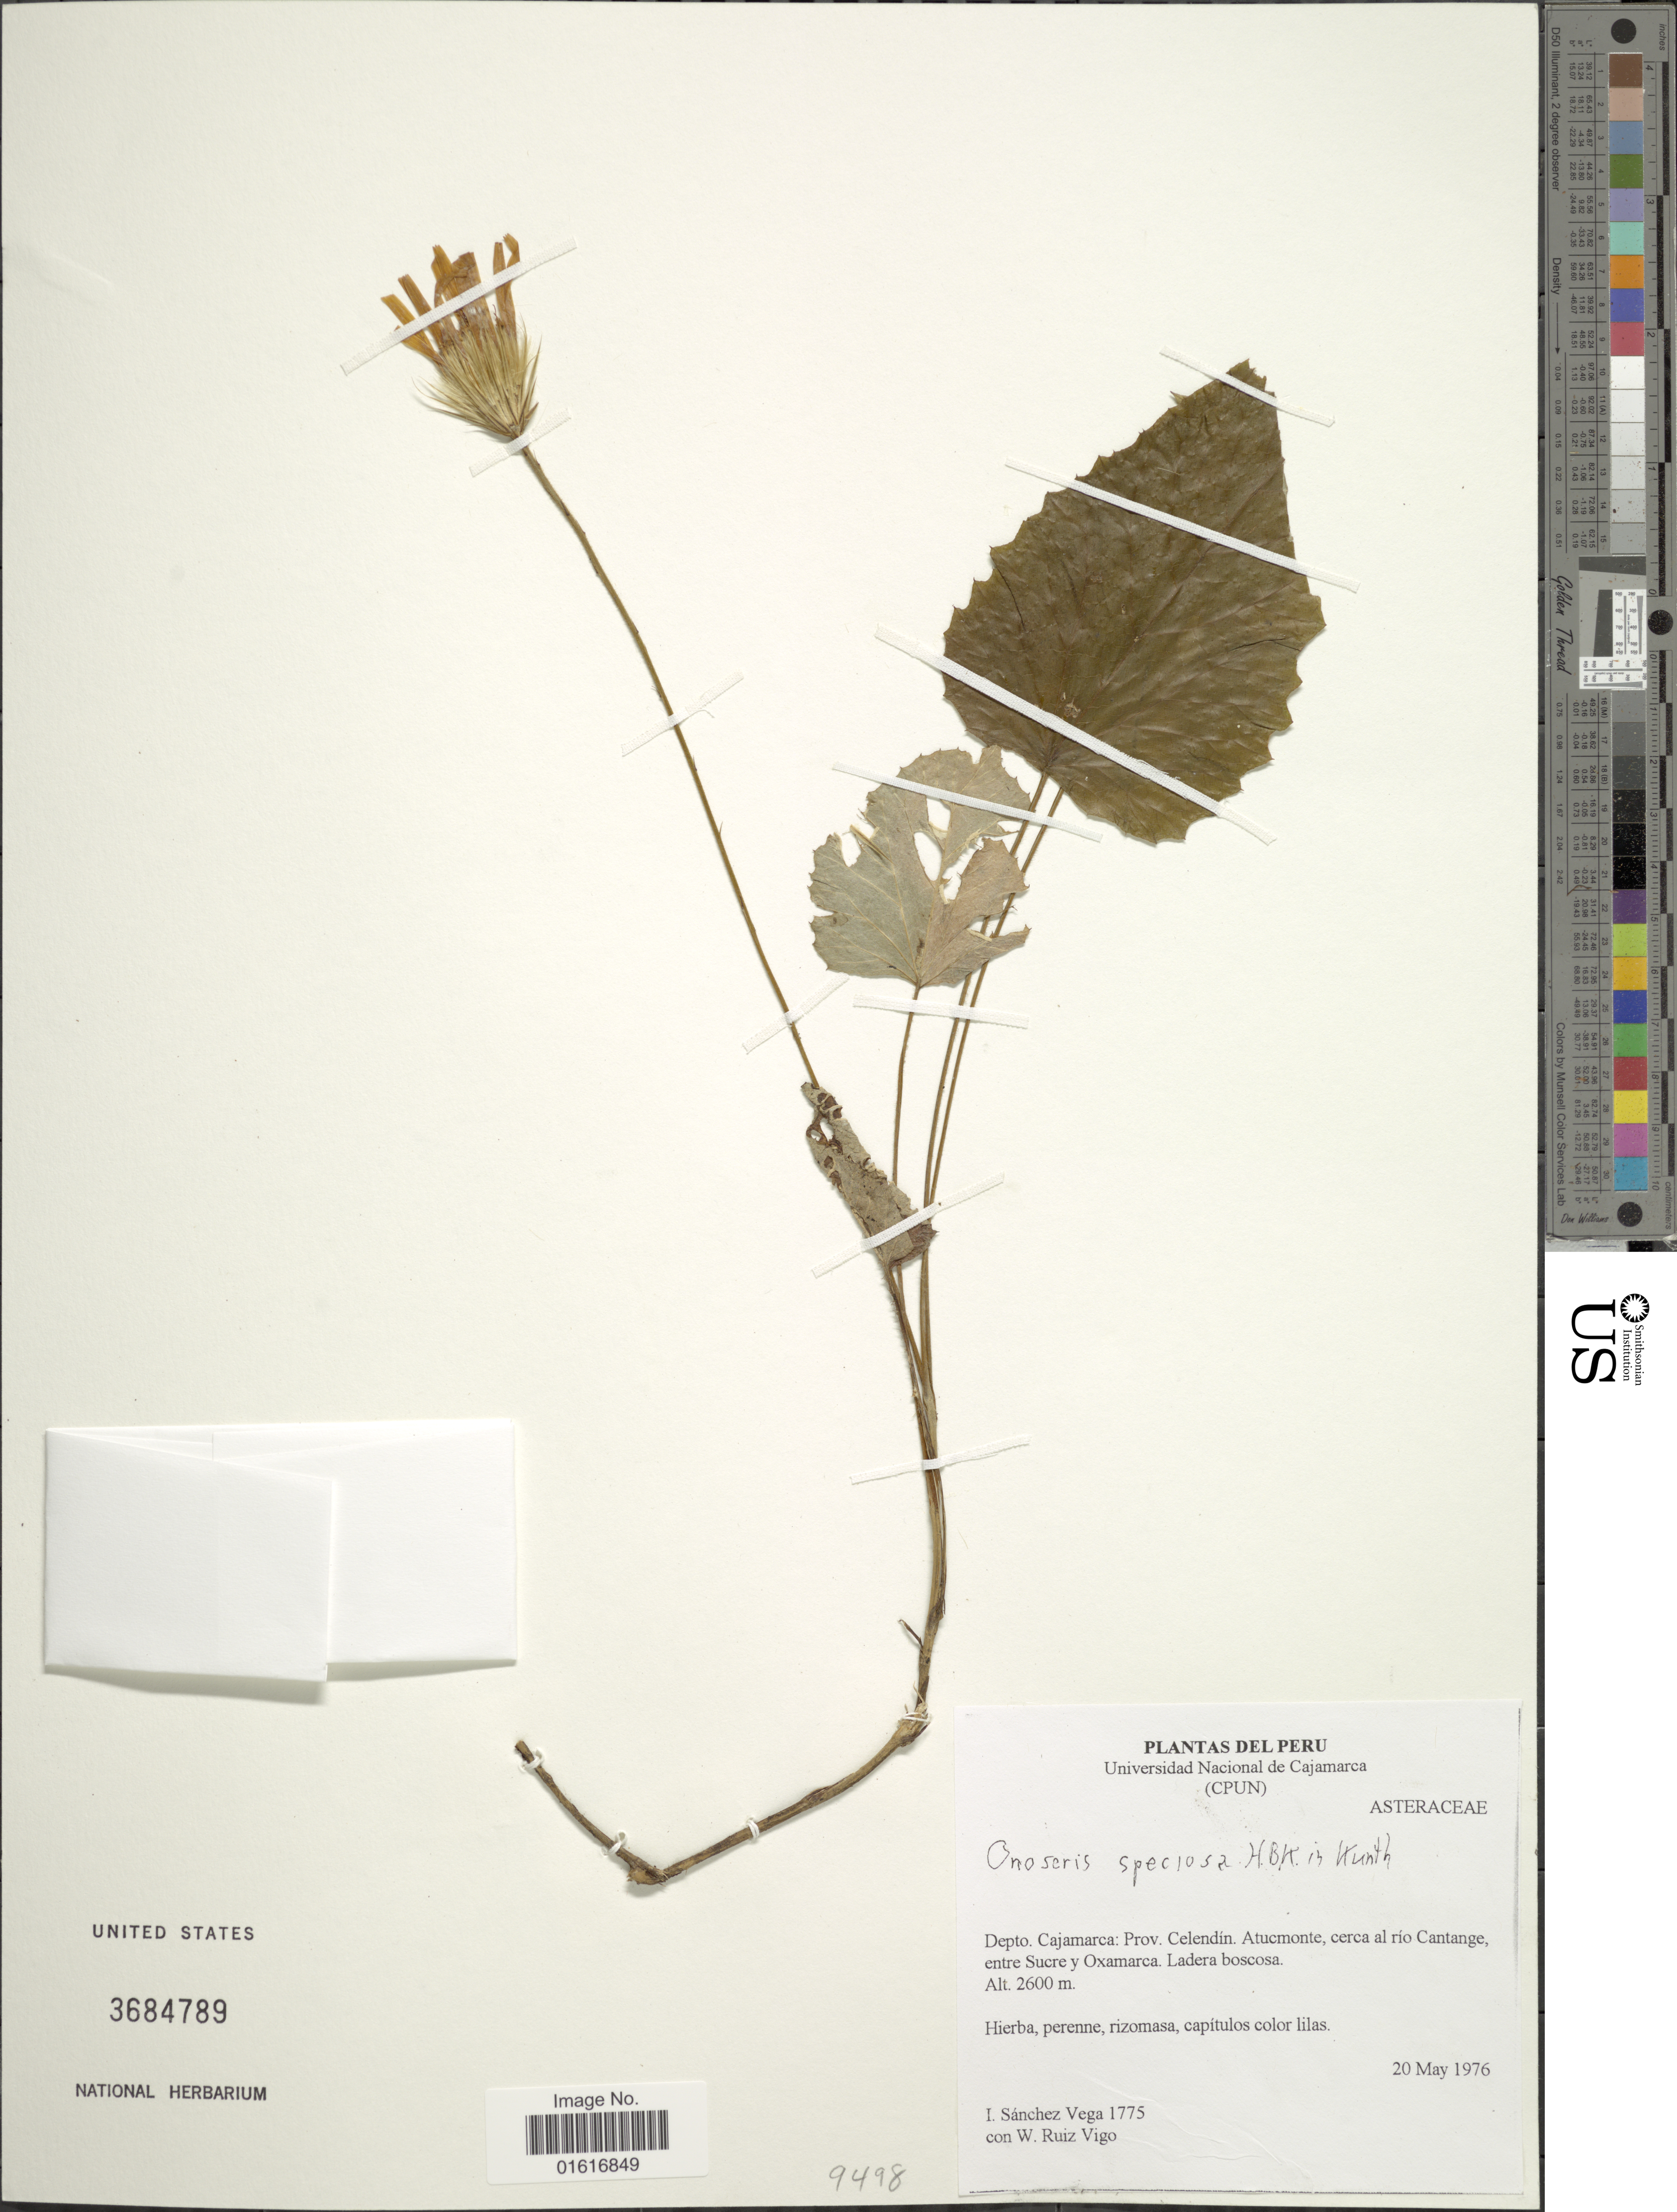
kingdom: Plantae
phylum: Tracheophyta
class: Magnoliopsida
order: Asterales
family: Asteraceae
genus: Onoseris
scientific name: Onoseris speciosa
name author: Kunth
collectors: I. Sánchez Vega & W. Ruiz Vigo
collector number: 1775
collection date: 1976-05-20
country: Peru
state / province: Cajamarca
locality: Prov. Celendin. Atucmonte, cerca al rio Cantange, entre Sucre y Oxamarca. Ladera boscosa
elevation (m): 2600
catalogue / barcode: US 3684789